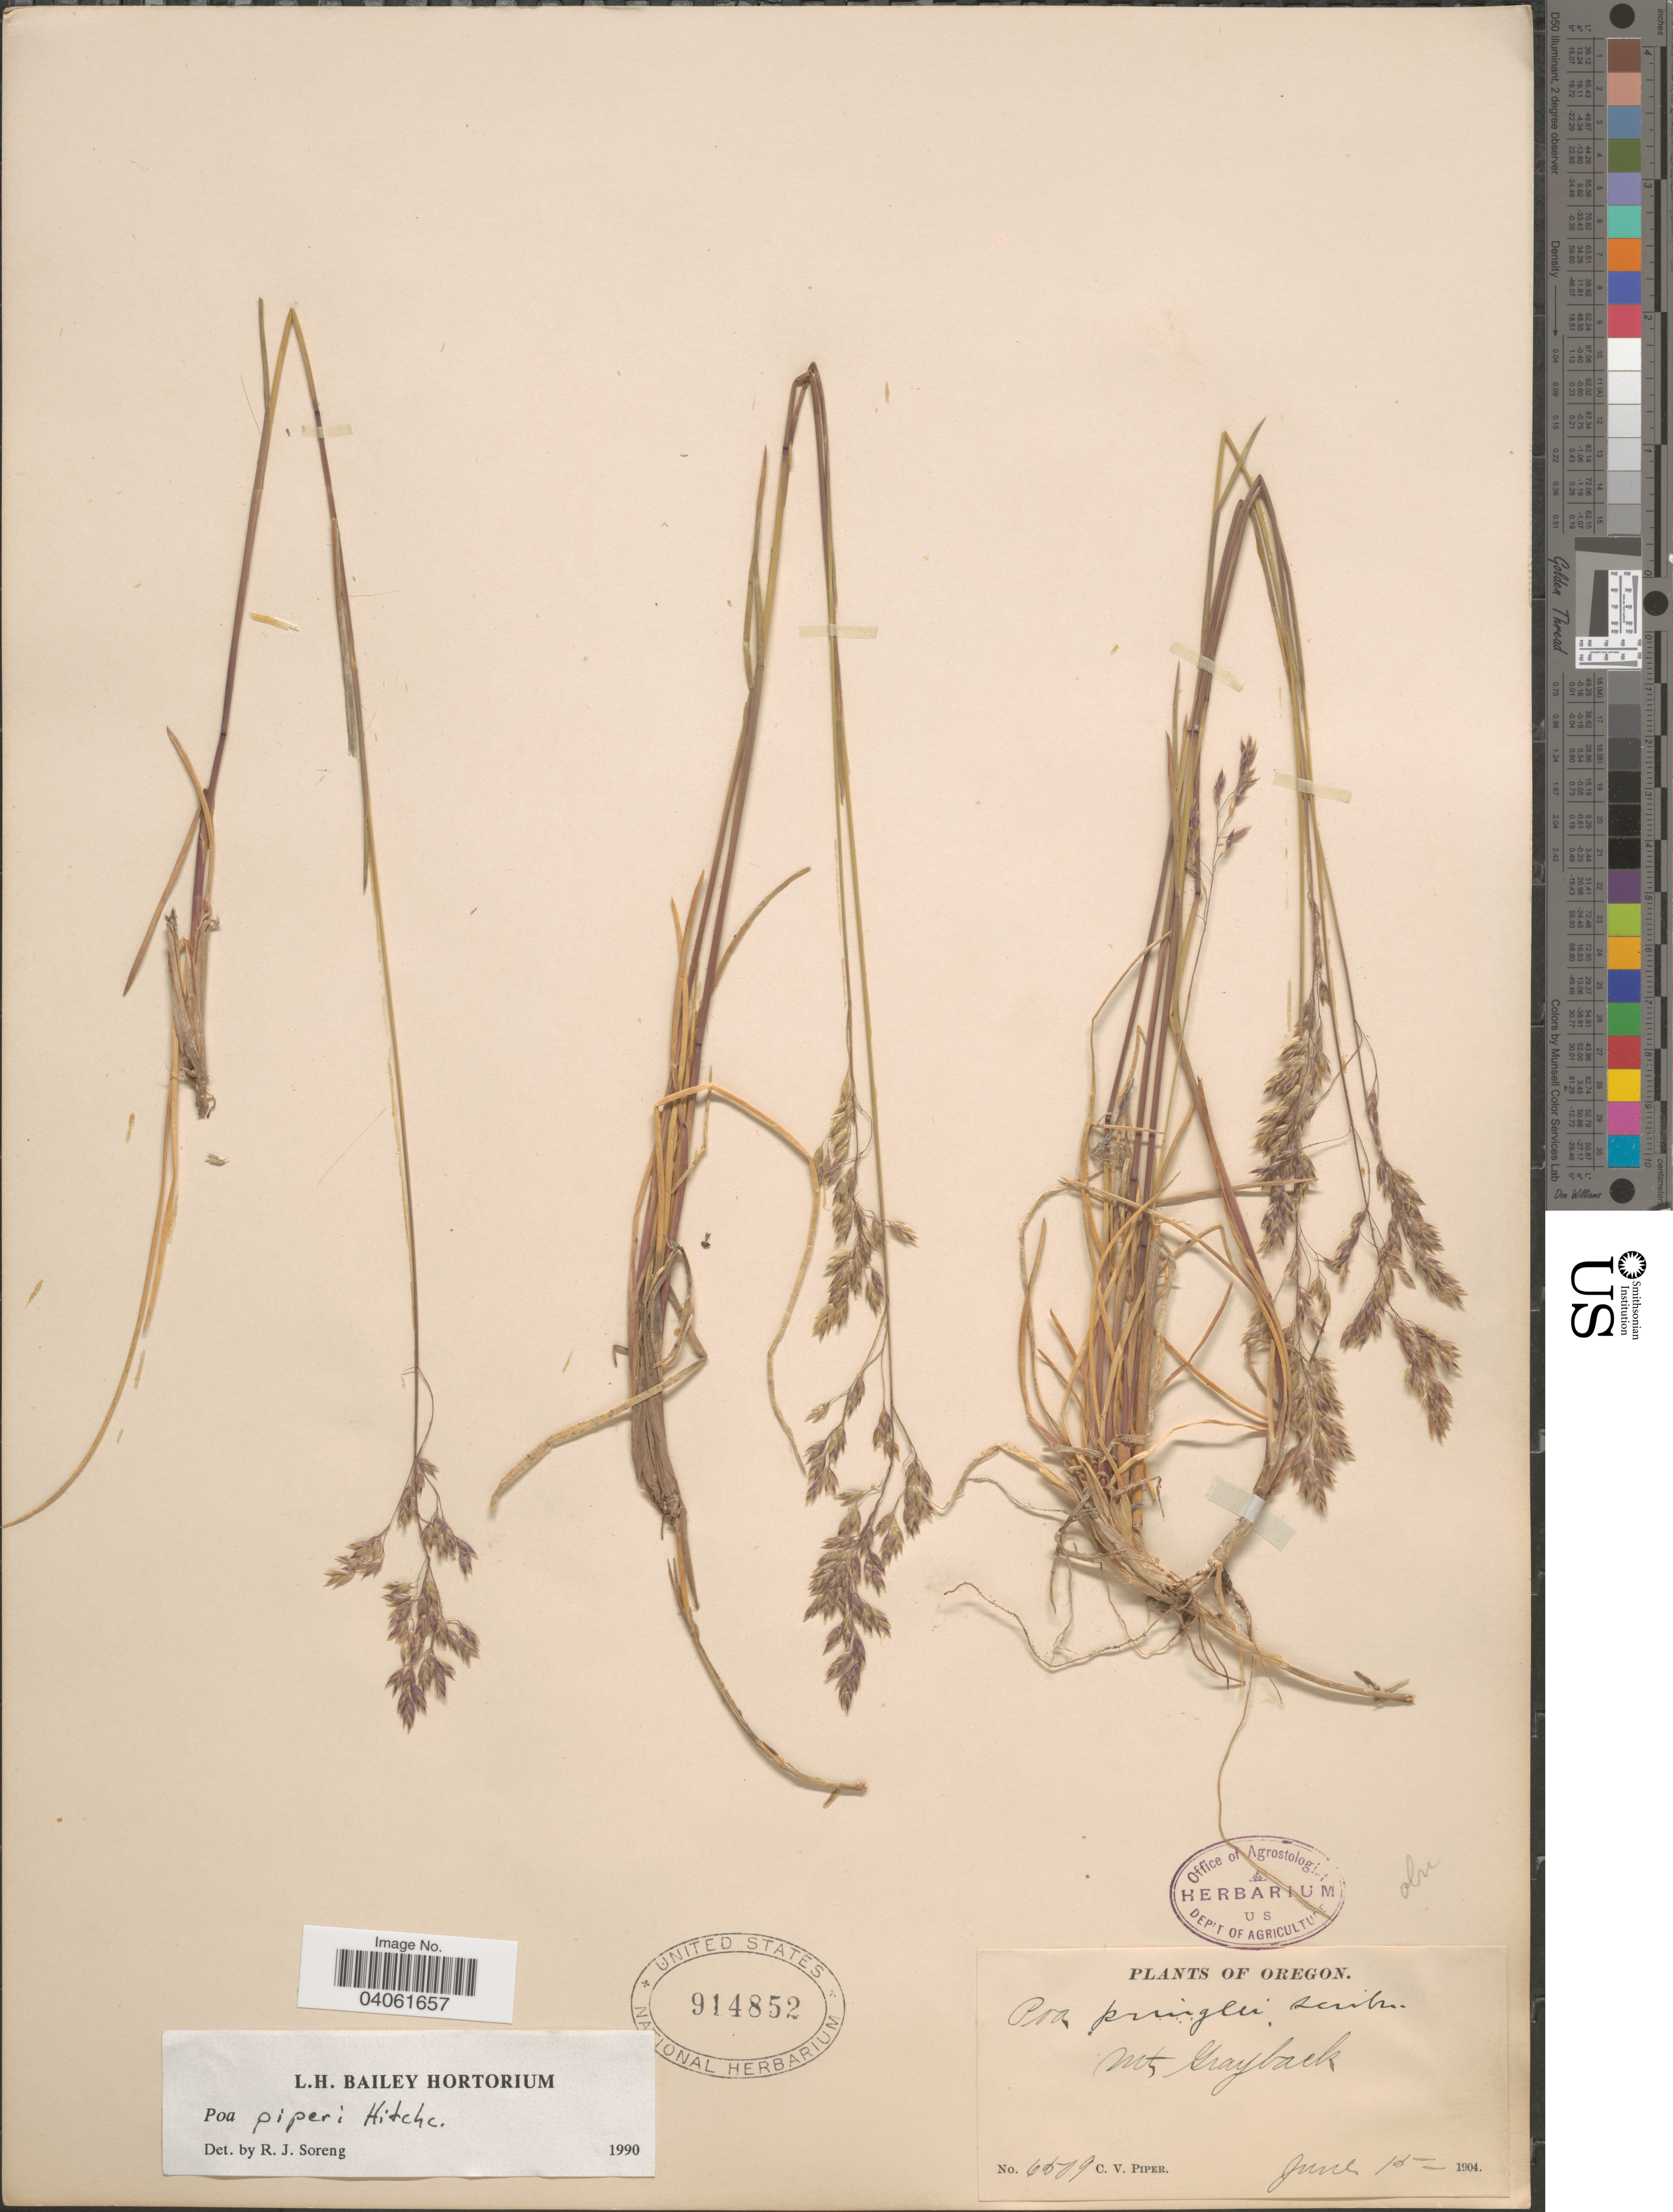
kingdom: Plantae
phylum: Tracheophyta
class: Liliopsida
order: Poales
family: Poaceae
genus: Poa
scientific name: Poa piperi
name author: Hitchc.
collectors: C. V. Piper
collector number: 6509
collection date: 1904-06-15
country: United States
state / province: Oregon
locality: Mt. Grayback.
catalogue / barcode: US 914852